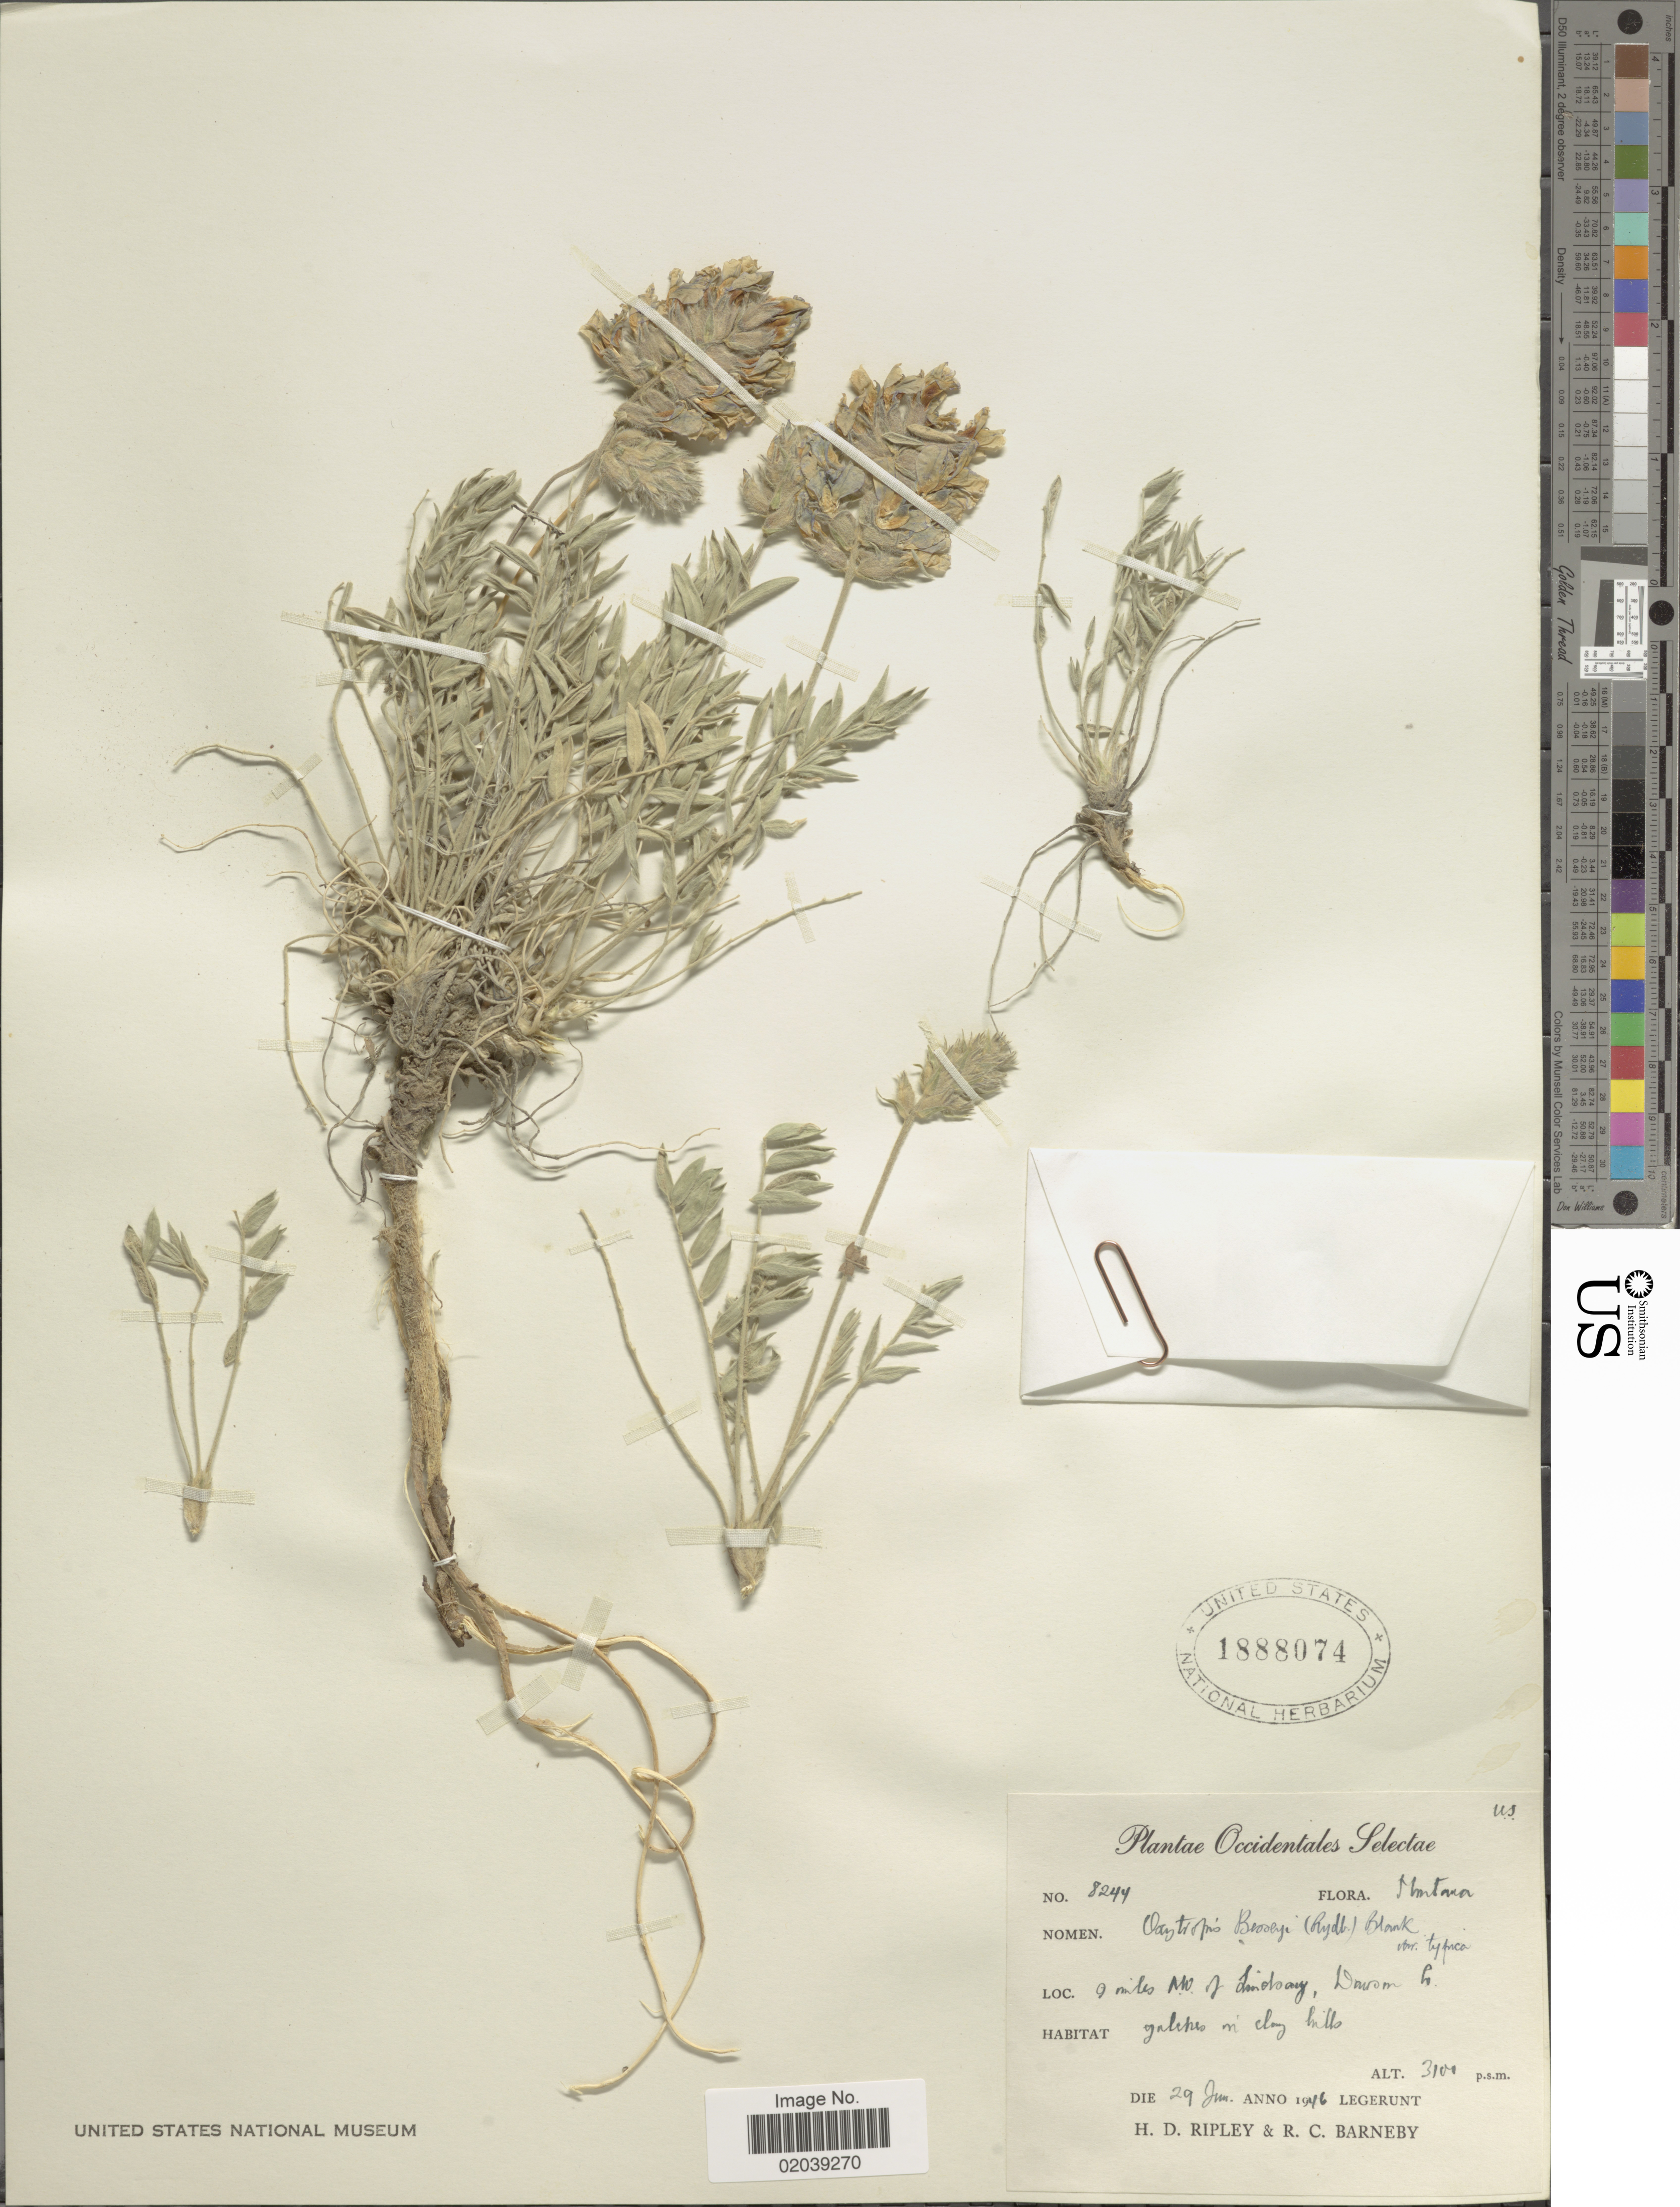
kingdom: Plantae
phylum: Tracheophyta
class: Magnoliopsida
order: Fabales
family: Fabaceae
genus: Oxytropis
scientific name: Oxytropis besseyi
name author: (Rydb.) Blank.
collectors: H. Ripley & R. C. Barneby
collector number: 8244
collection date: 1946-06-29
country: United States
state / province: Montana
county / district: Dawson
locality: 9 miles NW of Lindsay.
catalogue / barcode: US 1888074